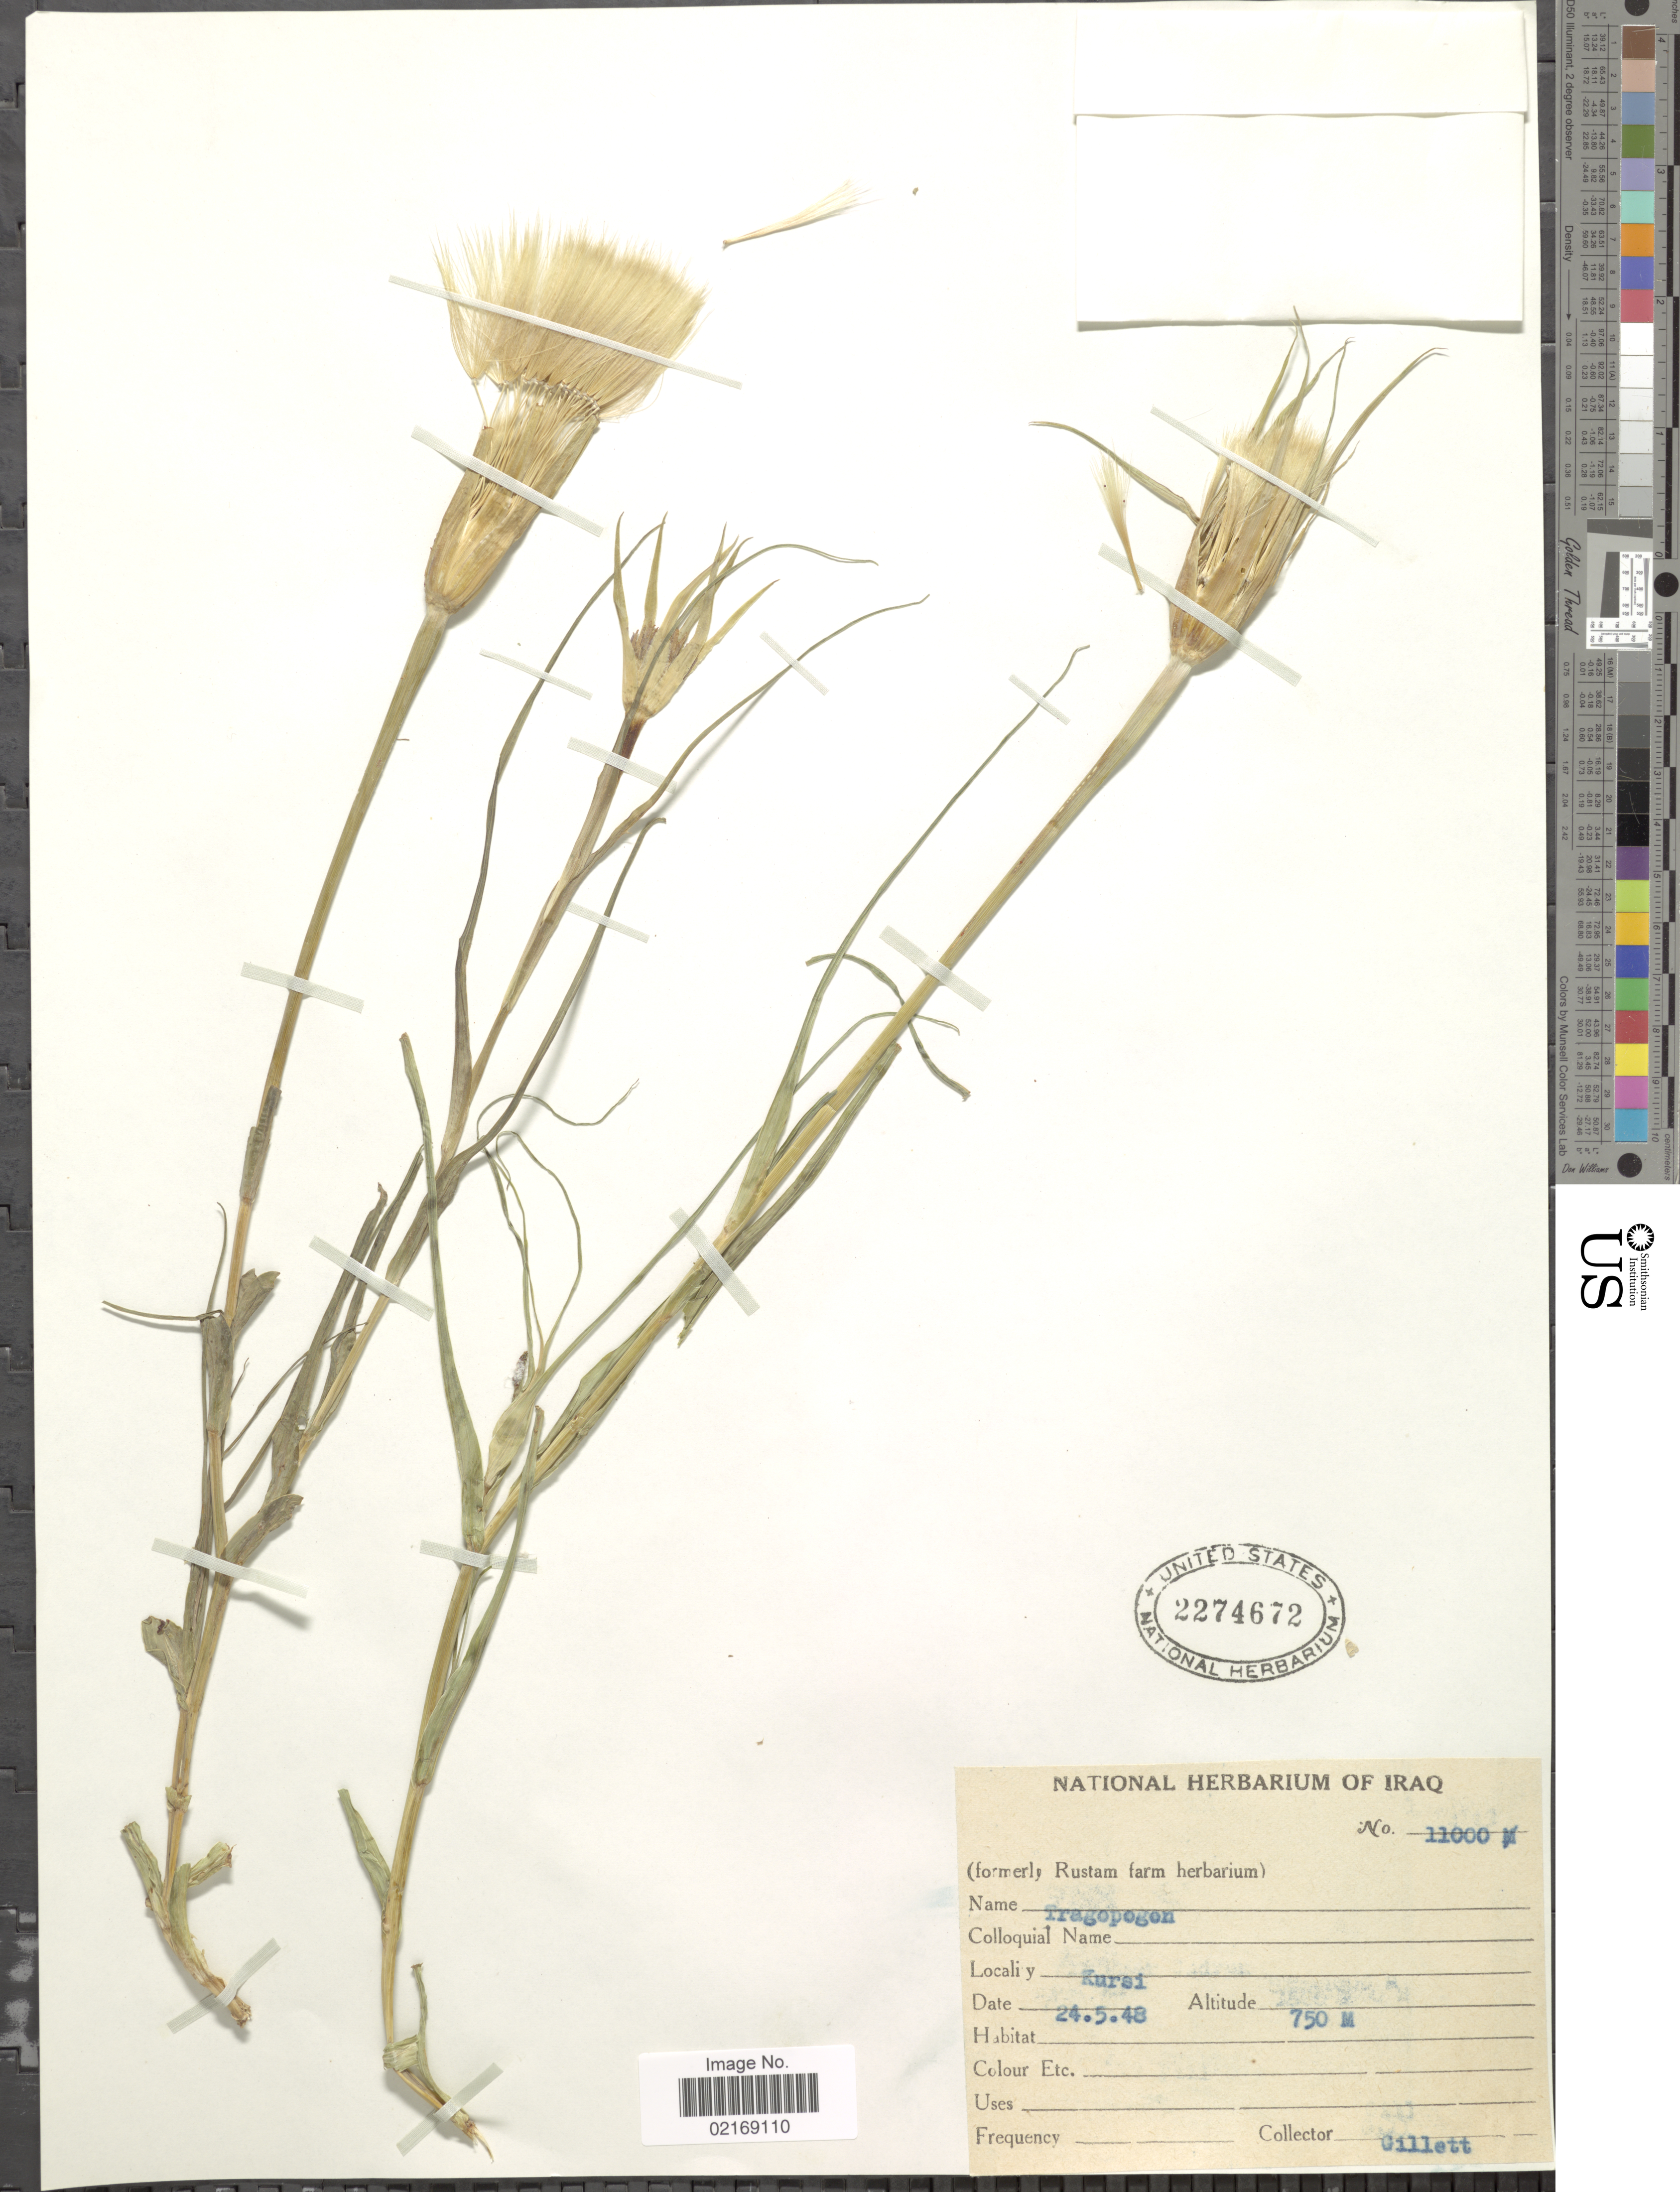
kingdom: Plantae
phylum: Tracheophyta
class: Magnoliopsida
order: Asterales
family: Asteraceae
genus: Tragopogon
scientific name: Tragopogon sp.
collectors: Gillett, --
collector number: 11000 M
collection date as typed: Transcribed d/m/y: 24/5/48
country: Israel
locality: Kursi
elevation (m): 750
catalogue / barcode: US 2274672